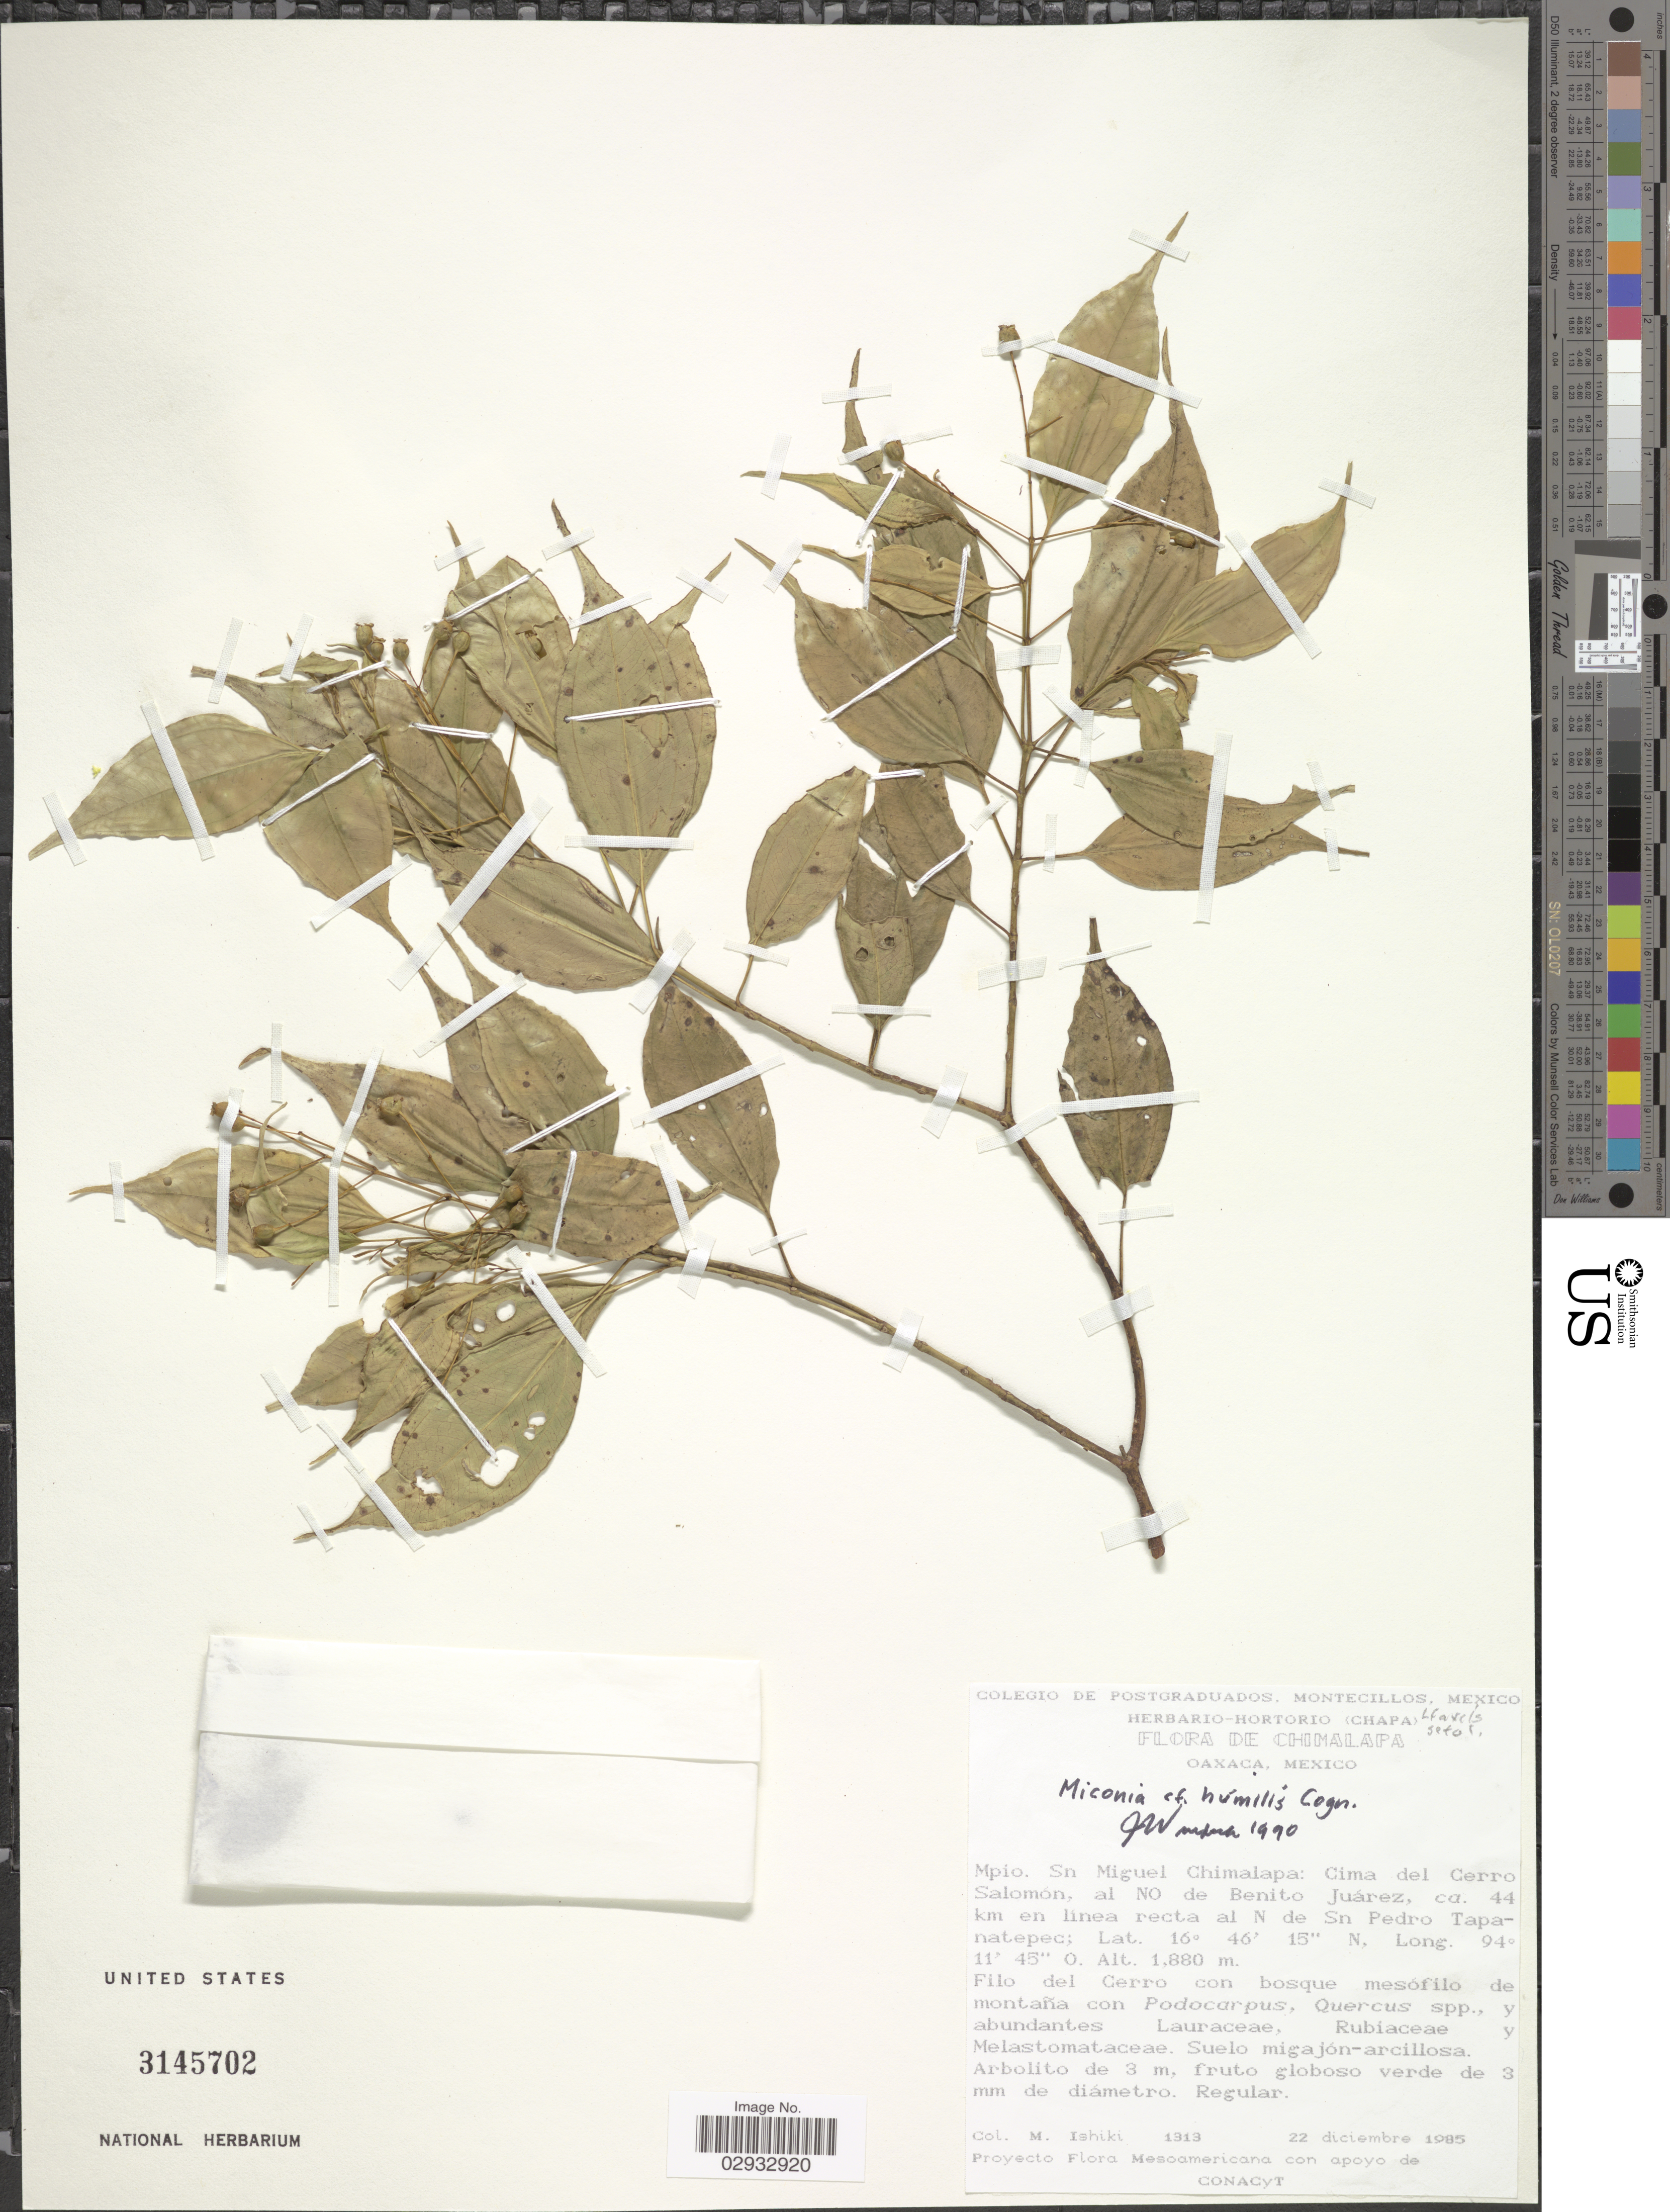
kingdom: Plantae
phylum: Tracheophyta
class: Magnoliopsida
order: Myrtales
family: Melastomataceae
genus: Miconia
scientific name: Miconia humilis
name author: Cogn.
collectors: M. Ishiki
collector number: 1313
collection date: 1985-12-22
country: Mexico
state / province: Oaxaca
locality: Chimalapa Oaxaca. Mpio. San Miguel Chimalapa: Cima del Cerro Solomón, al NO de Benito Juárez, ca. 44 km en línea recta al N de Sn Pedro Tapanatepec.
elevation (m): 1880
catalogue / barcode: US 3145702